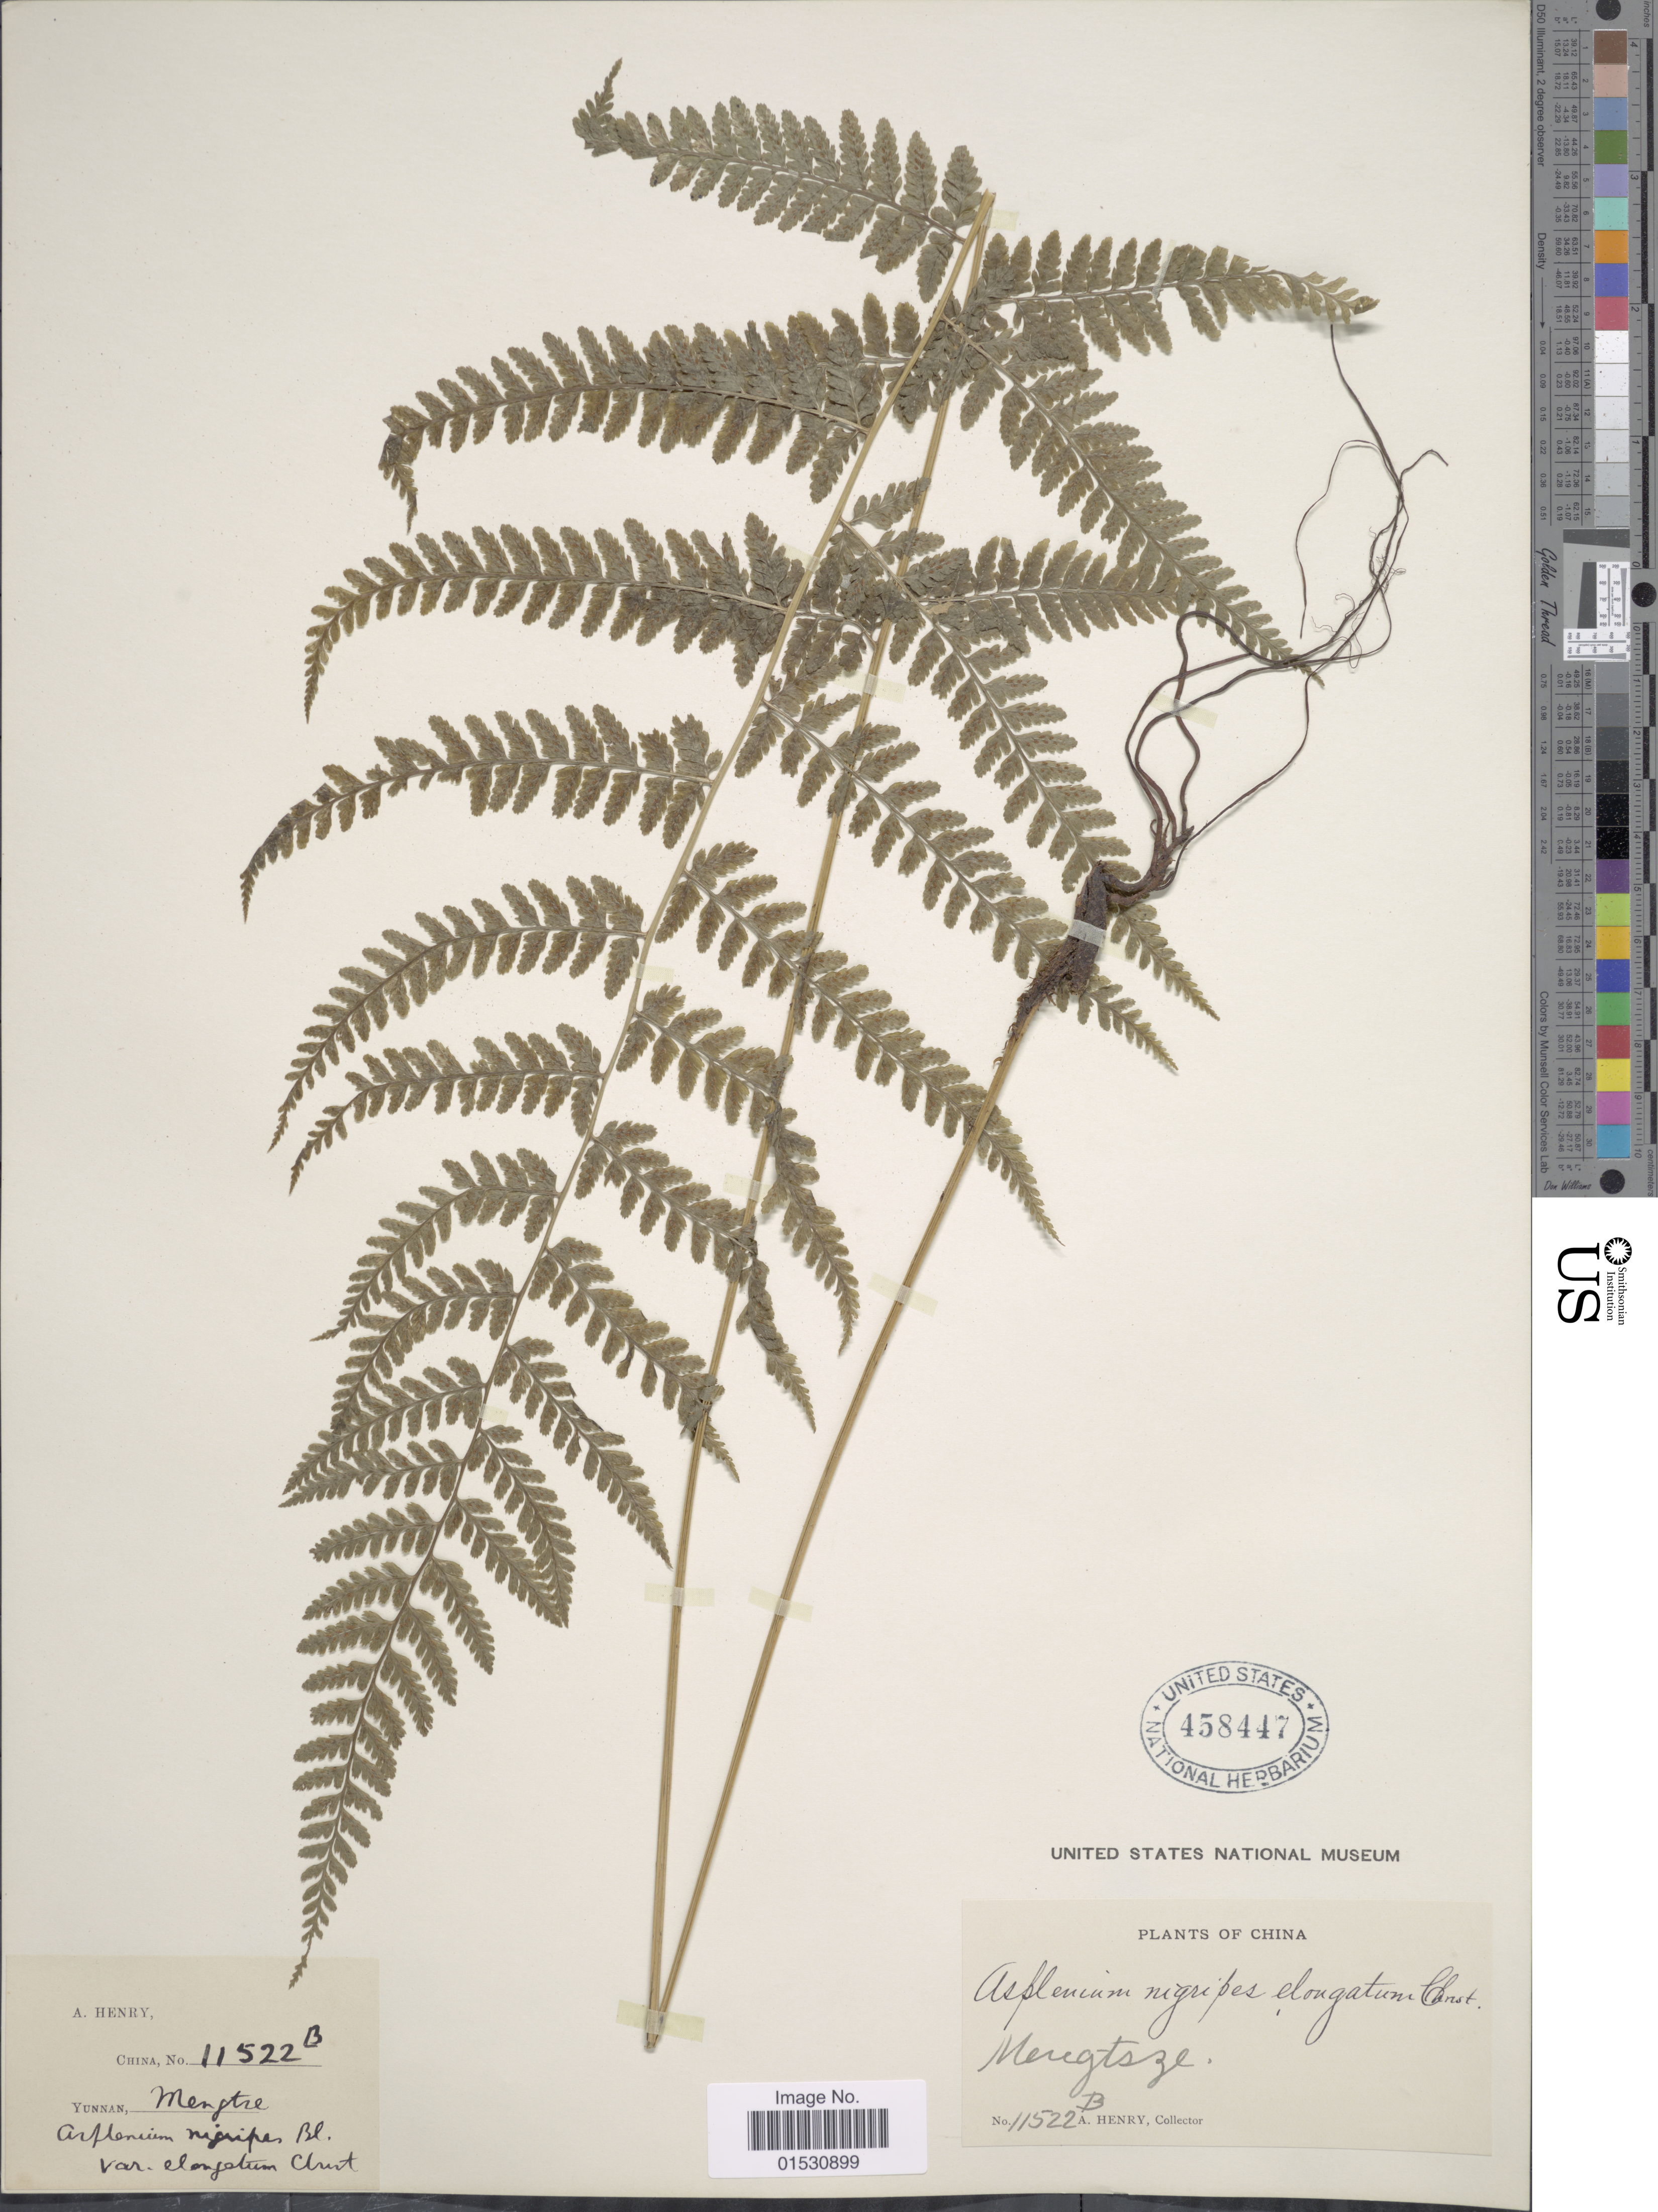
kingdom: Plantae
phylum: Tracheophyta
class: Polypodiopsida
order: Polypodiales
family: Athyriaceae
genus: Athyrium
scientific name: Athyrium nigripes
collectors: A. Henry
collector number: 11522 B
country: China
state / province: Yunnan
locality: Mengtsze.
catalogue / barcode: US 458447